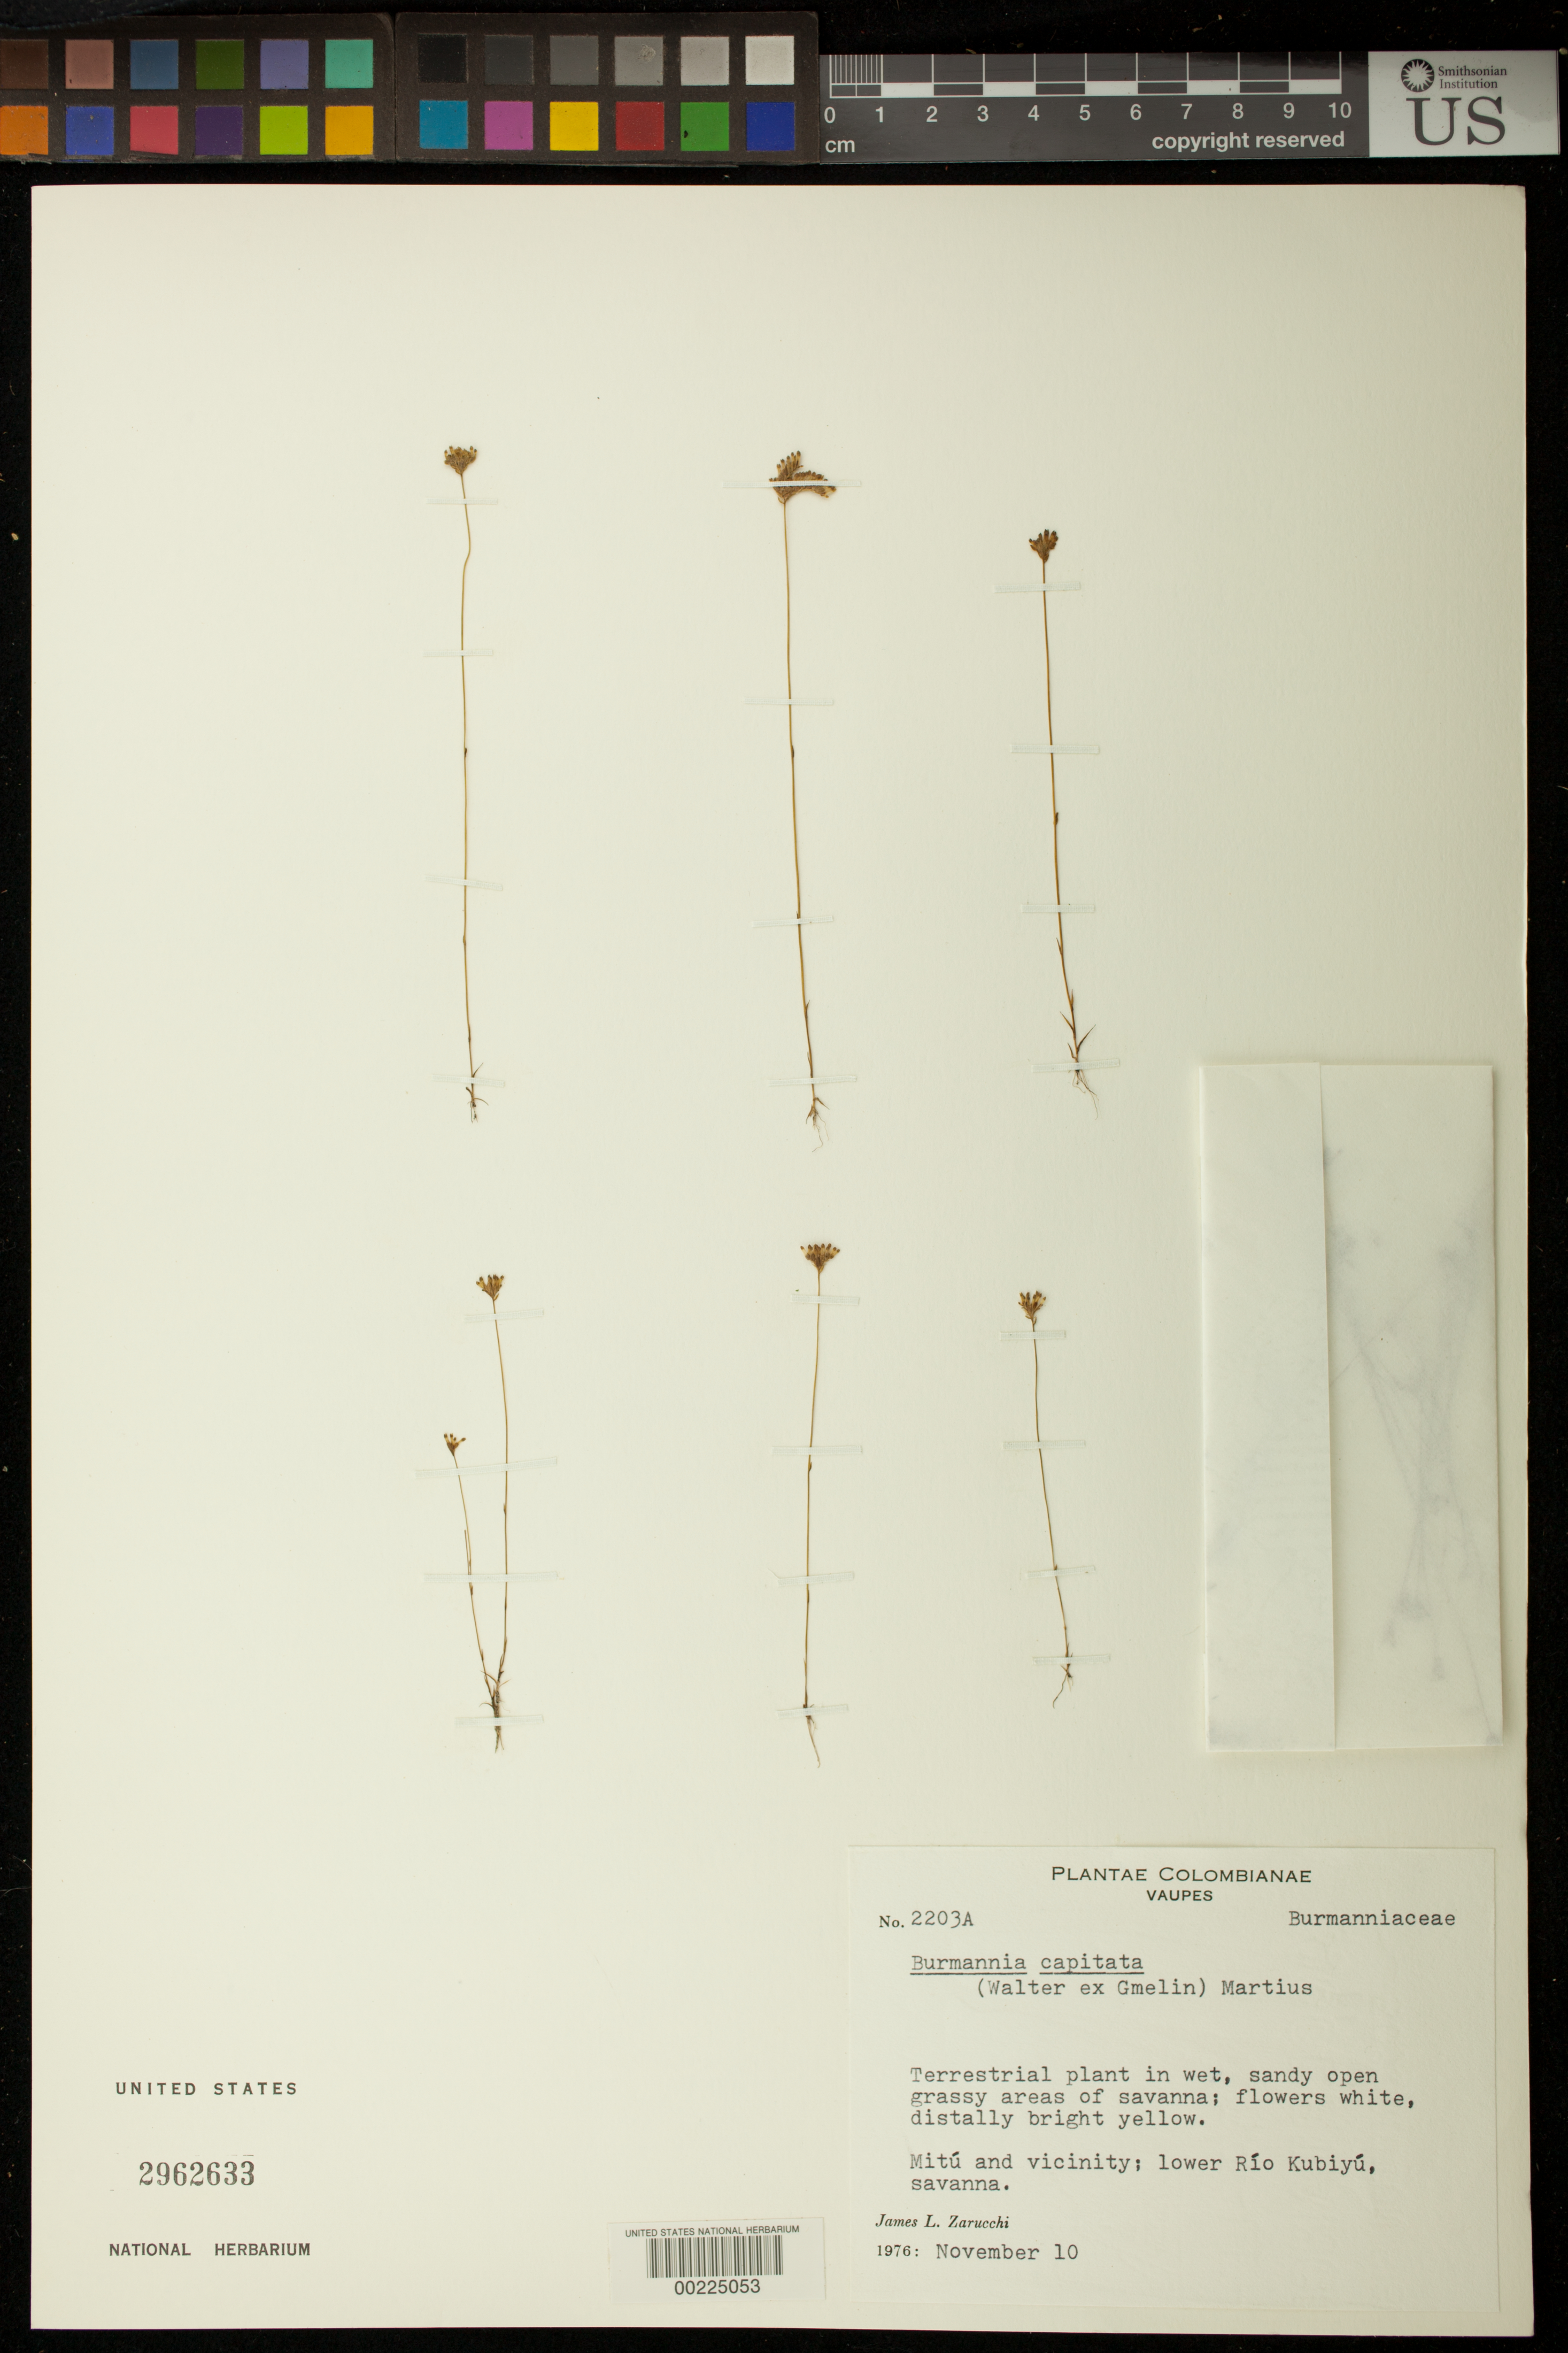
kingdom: Plantae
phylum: Tracheophyta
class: Liliopsida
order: Dioscoreales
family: Burmanniaceae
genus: Burmannia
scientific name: Burmannia capitata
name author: (Walter ex J.F. Gmel.) Mart.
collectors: J. L. Zarucchi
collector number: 2203a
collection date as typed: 10 Nov 1976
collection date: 1976-11-10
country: Colombia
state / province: Vaupés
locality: Mitu and vicinity; lower Rio Kubiyu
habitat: Savanna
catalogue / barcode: US 2962633